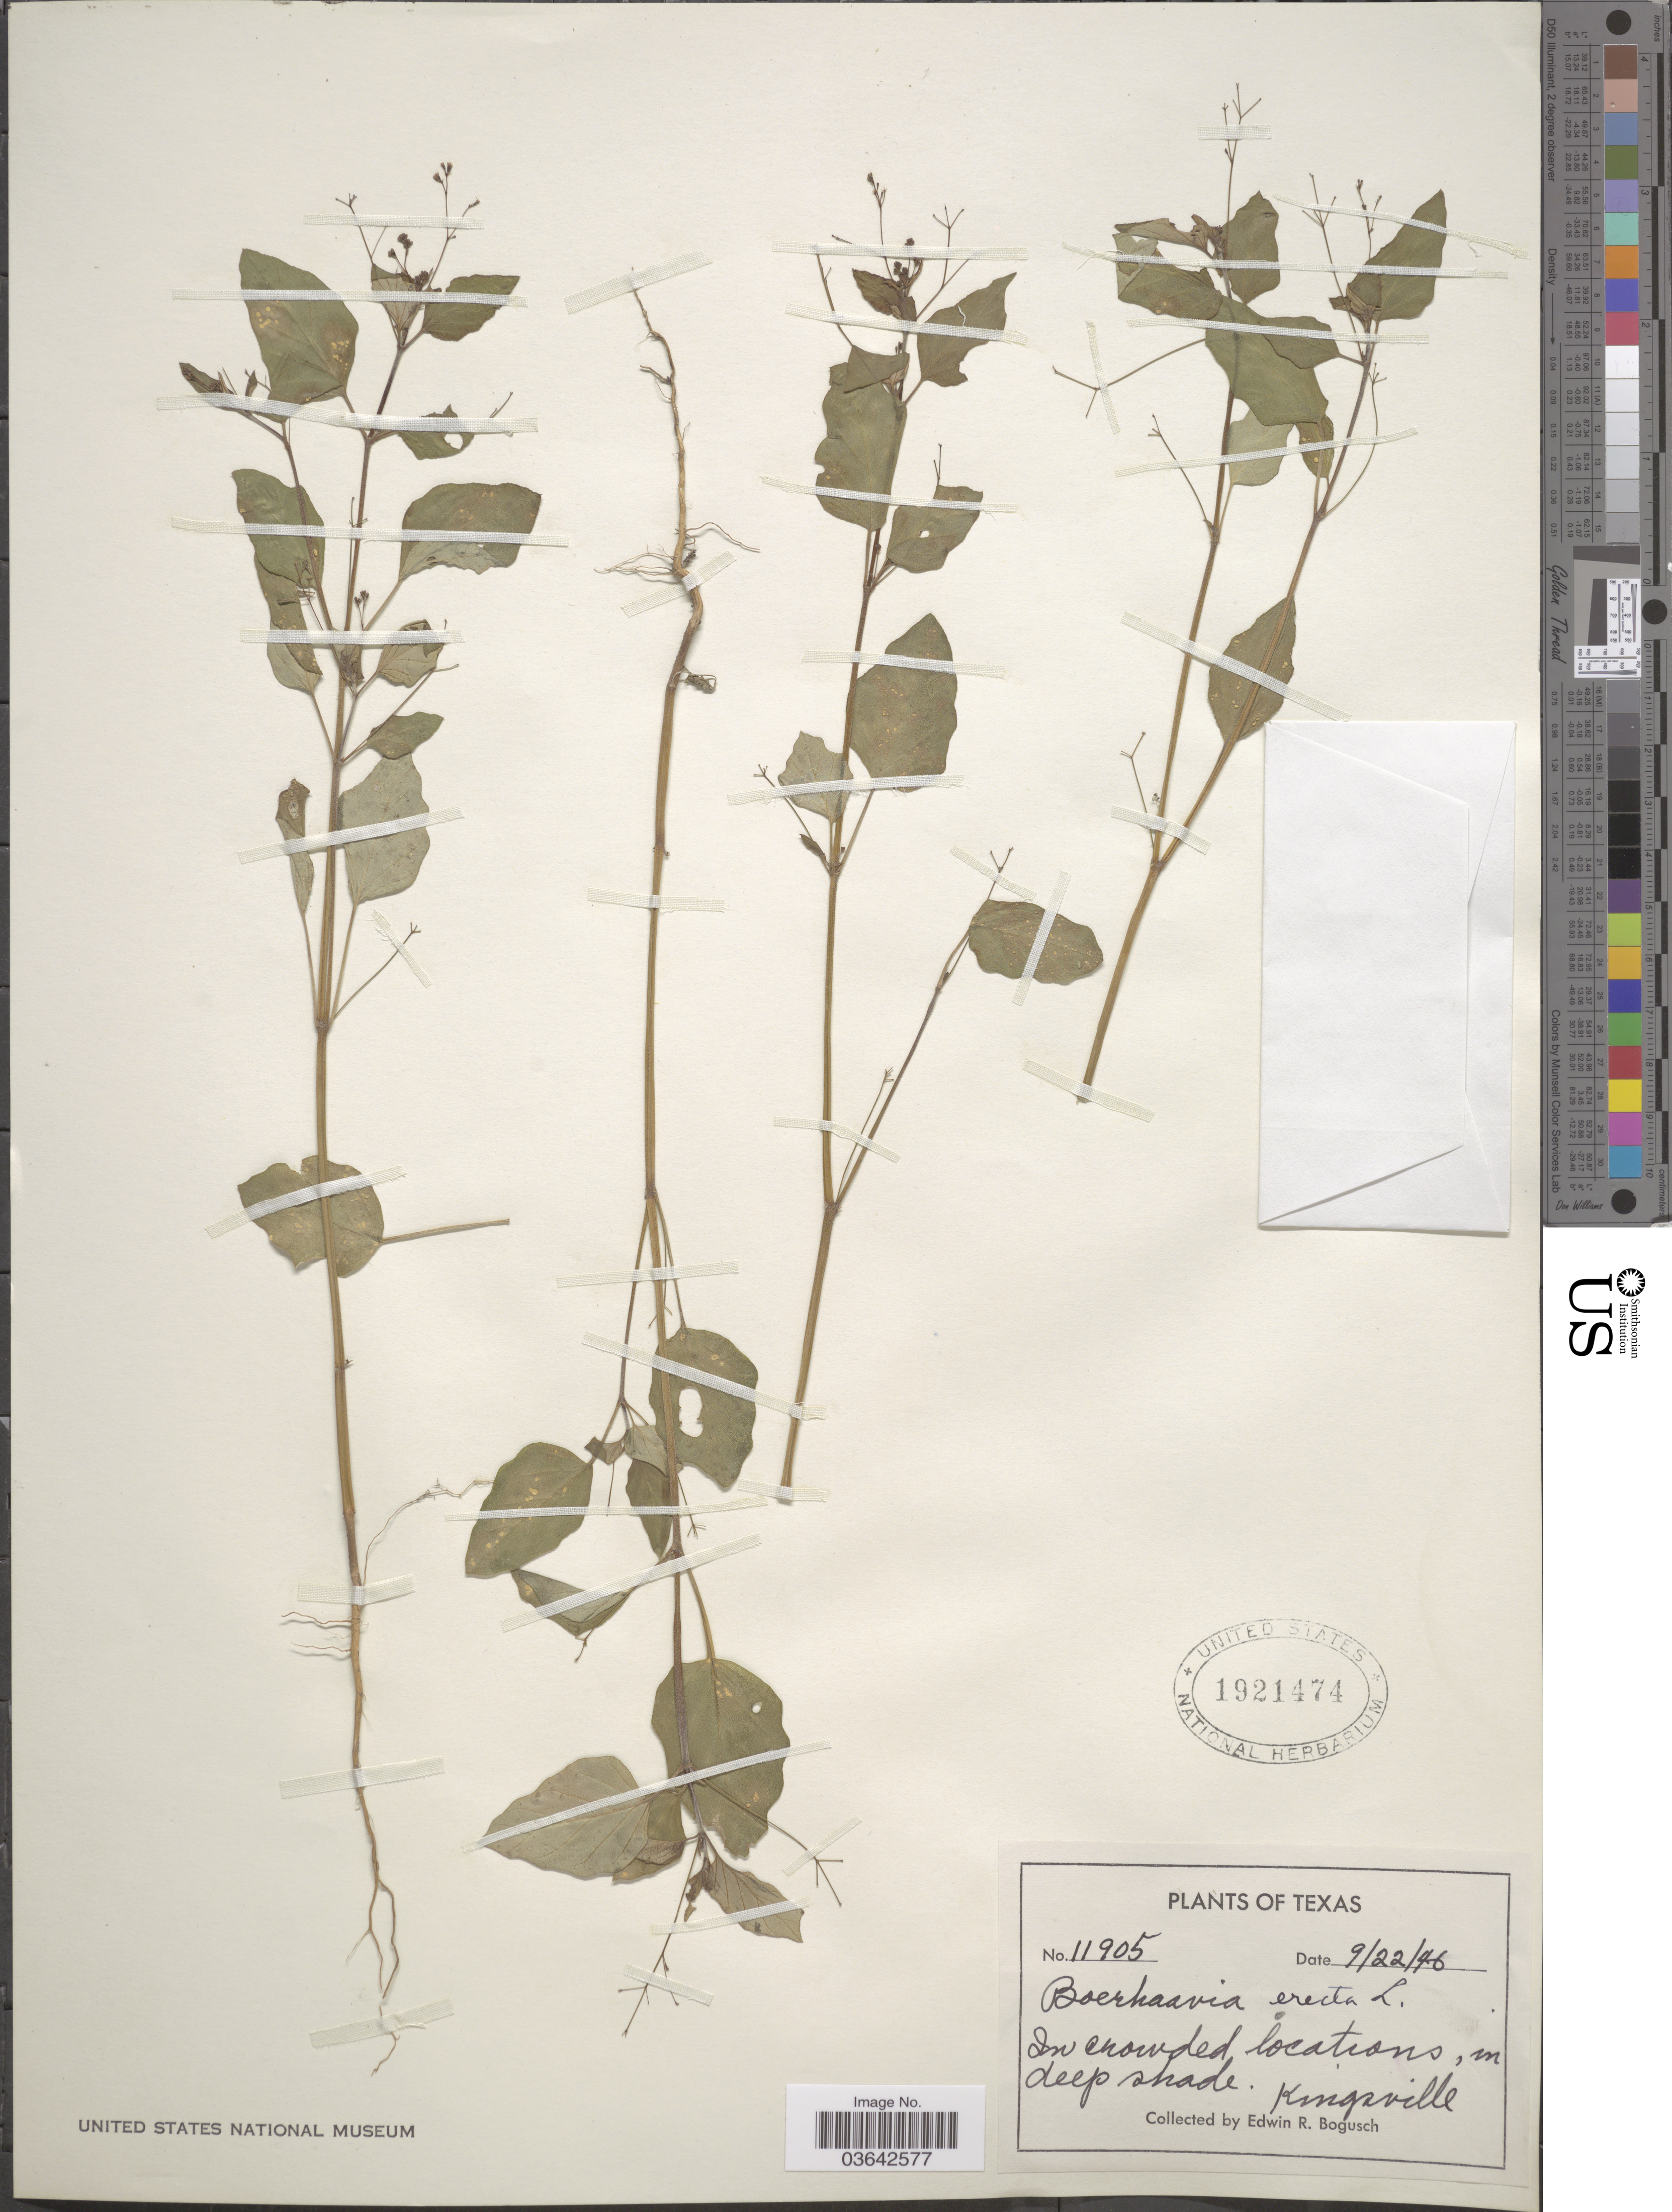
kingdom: Plantae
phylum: Tracheophyta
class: Magnoliopsida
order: Caryophyllales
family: Nyctaginaceae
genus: Boerhavia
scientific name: Boerhavia erecta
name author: L.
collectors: E. Bogusch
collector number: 11905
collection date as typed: Transcribed d/m/y: 22/9/46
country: United States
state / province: Texas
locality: Kingsville.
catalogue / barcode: US 1921474